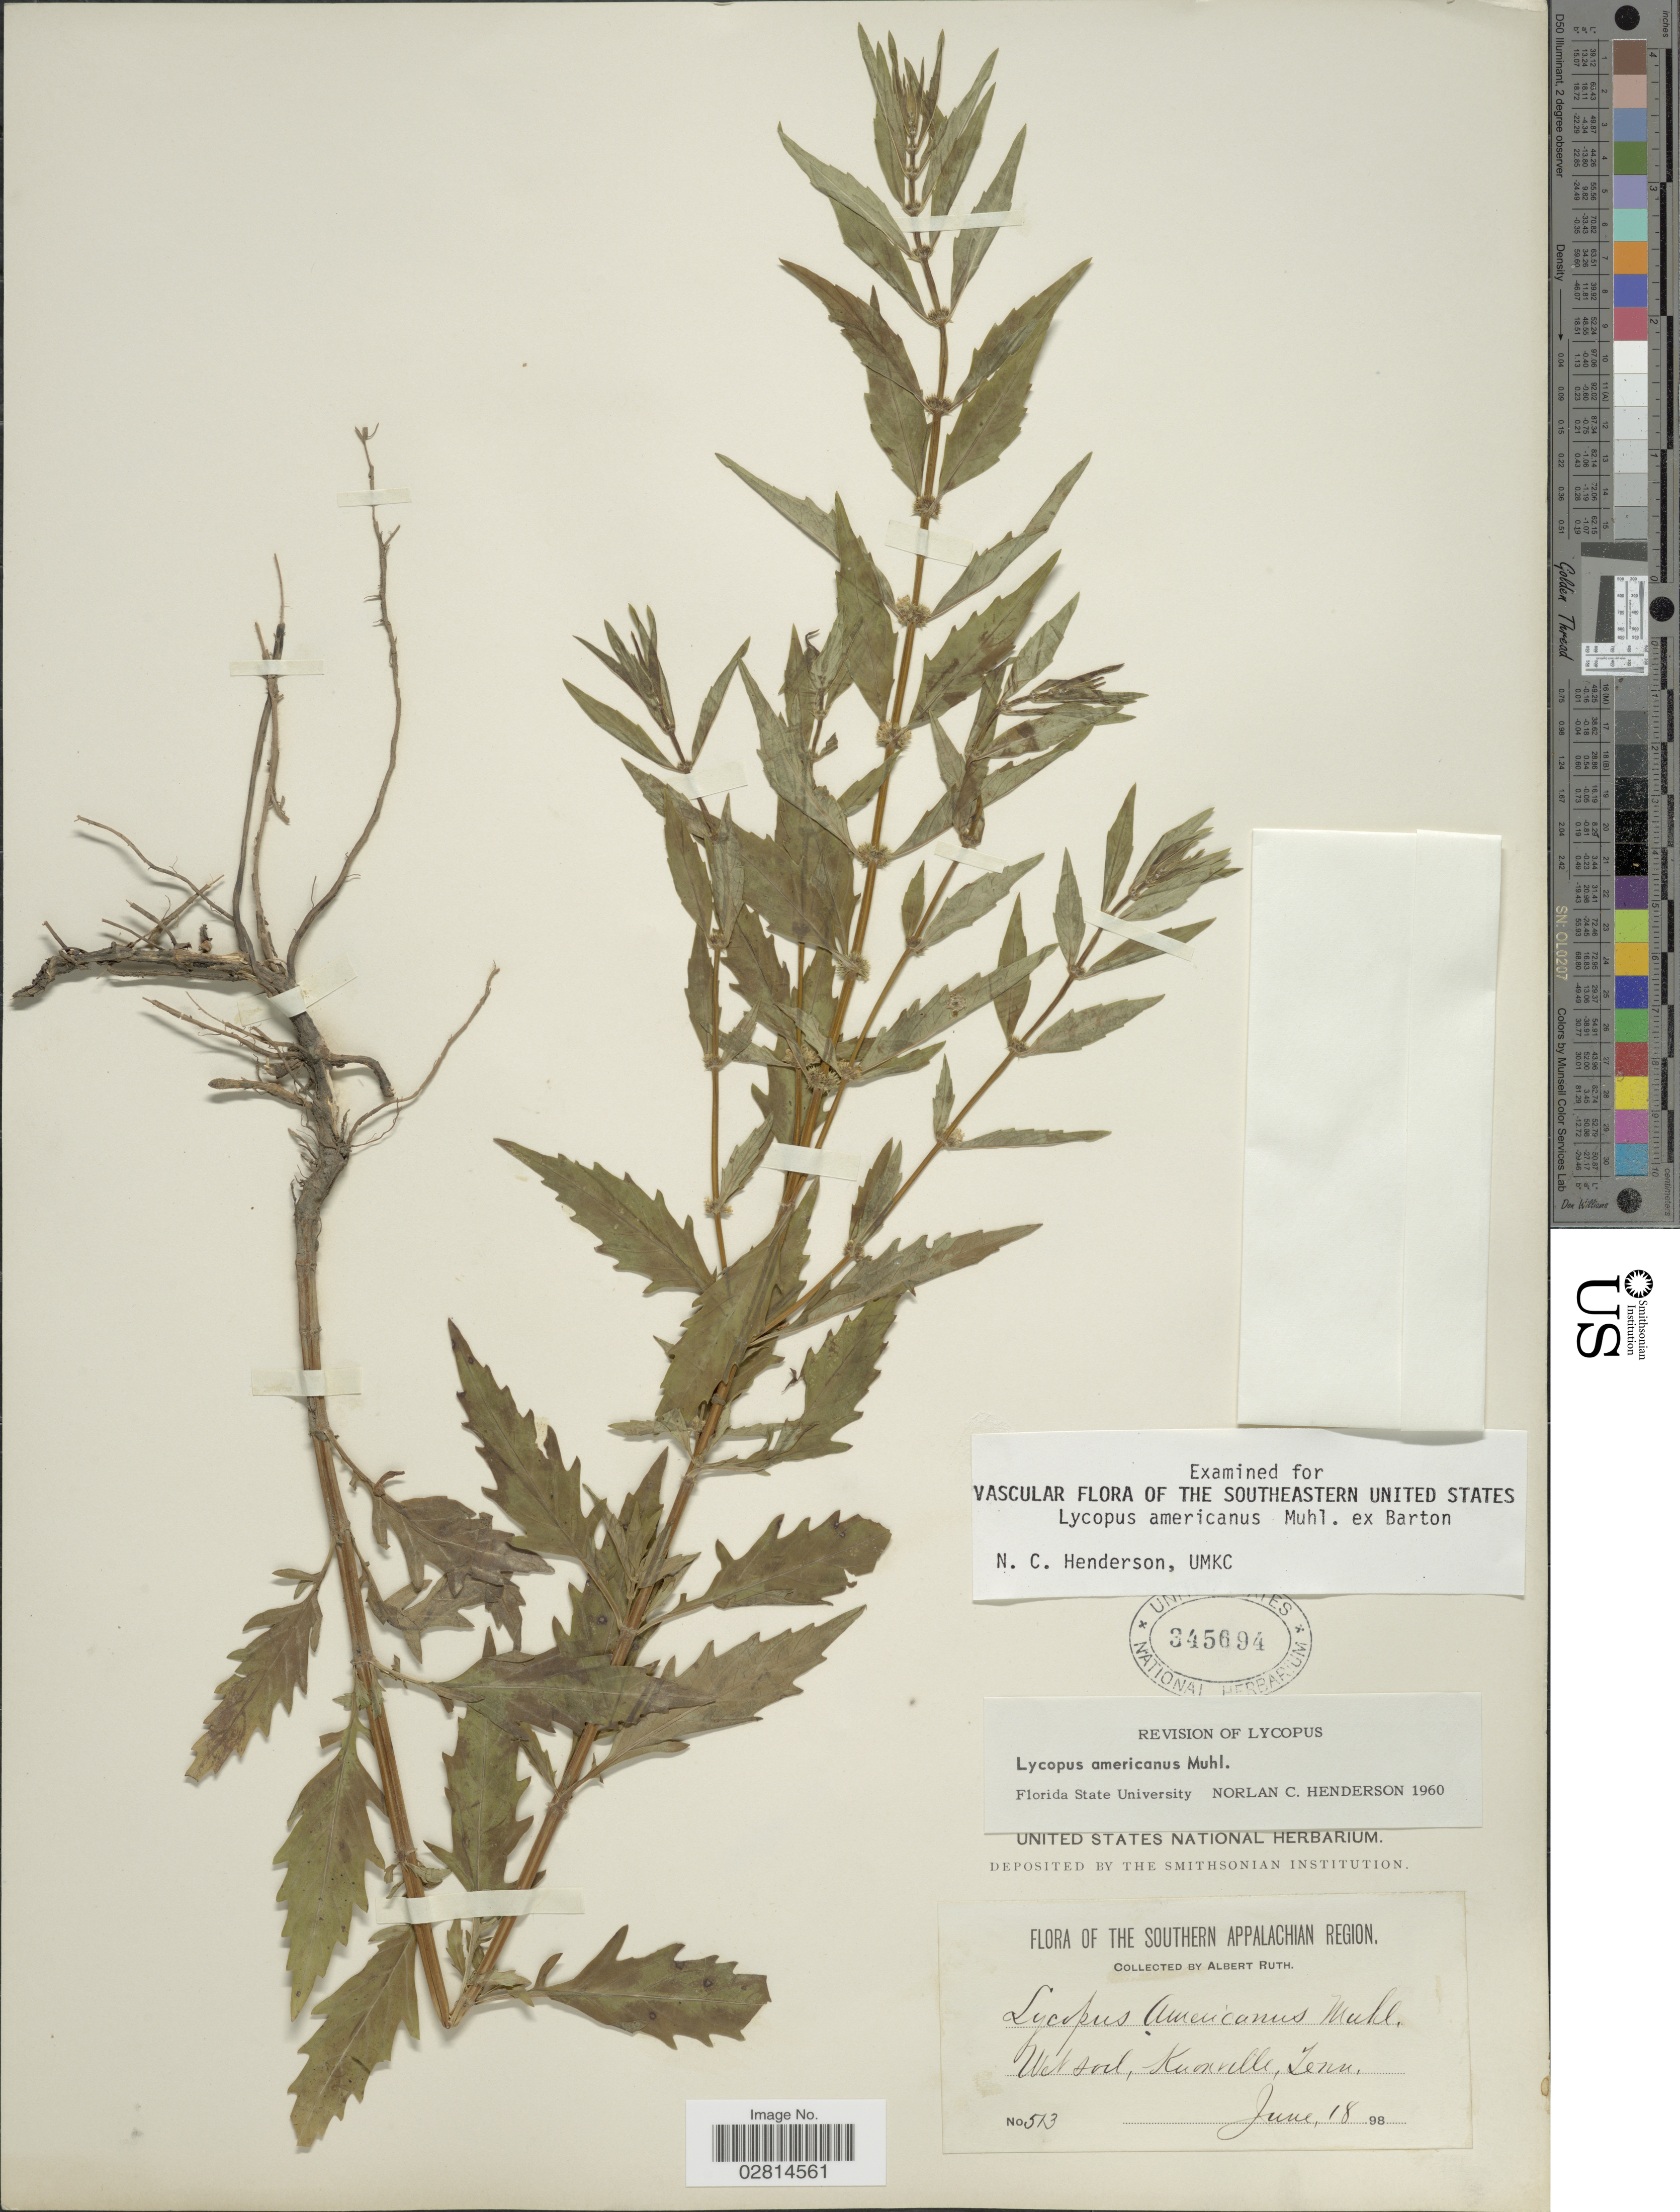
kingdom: Plantae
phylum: Tracheophyta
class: Magnoliopsida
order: Lamiales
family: Lamiaceae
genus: Lycopus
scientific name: Lycopus americanus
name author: Muhl. ex W.P.C. Barton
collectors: A. Ruth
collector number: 513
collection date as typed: Transcribed d/m/y: 18/6/98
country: United States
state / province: Tennessee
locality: Southern Appalachian Region. Knoxville.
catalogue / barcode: US 345694